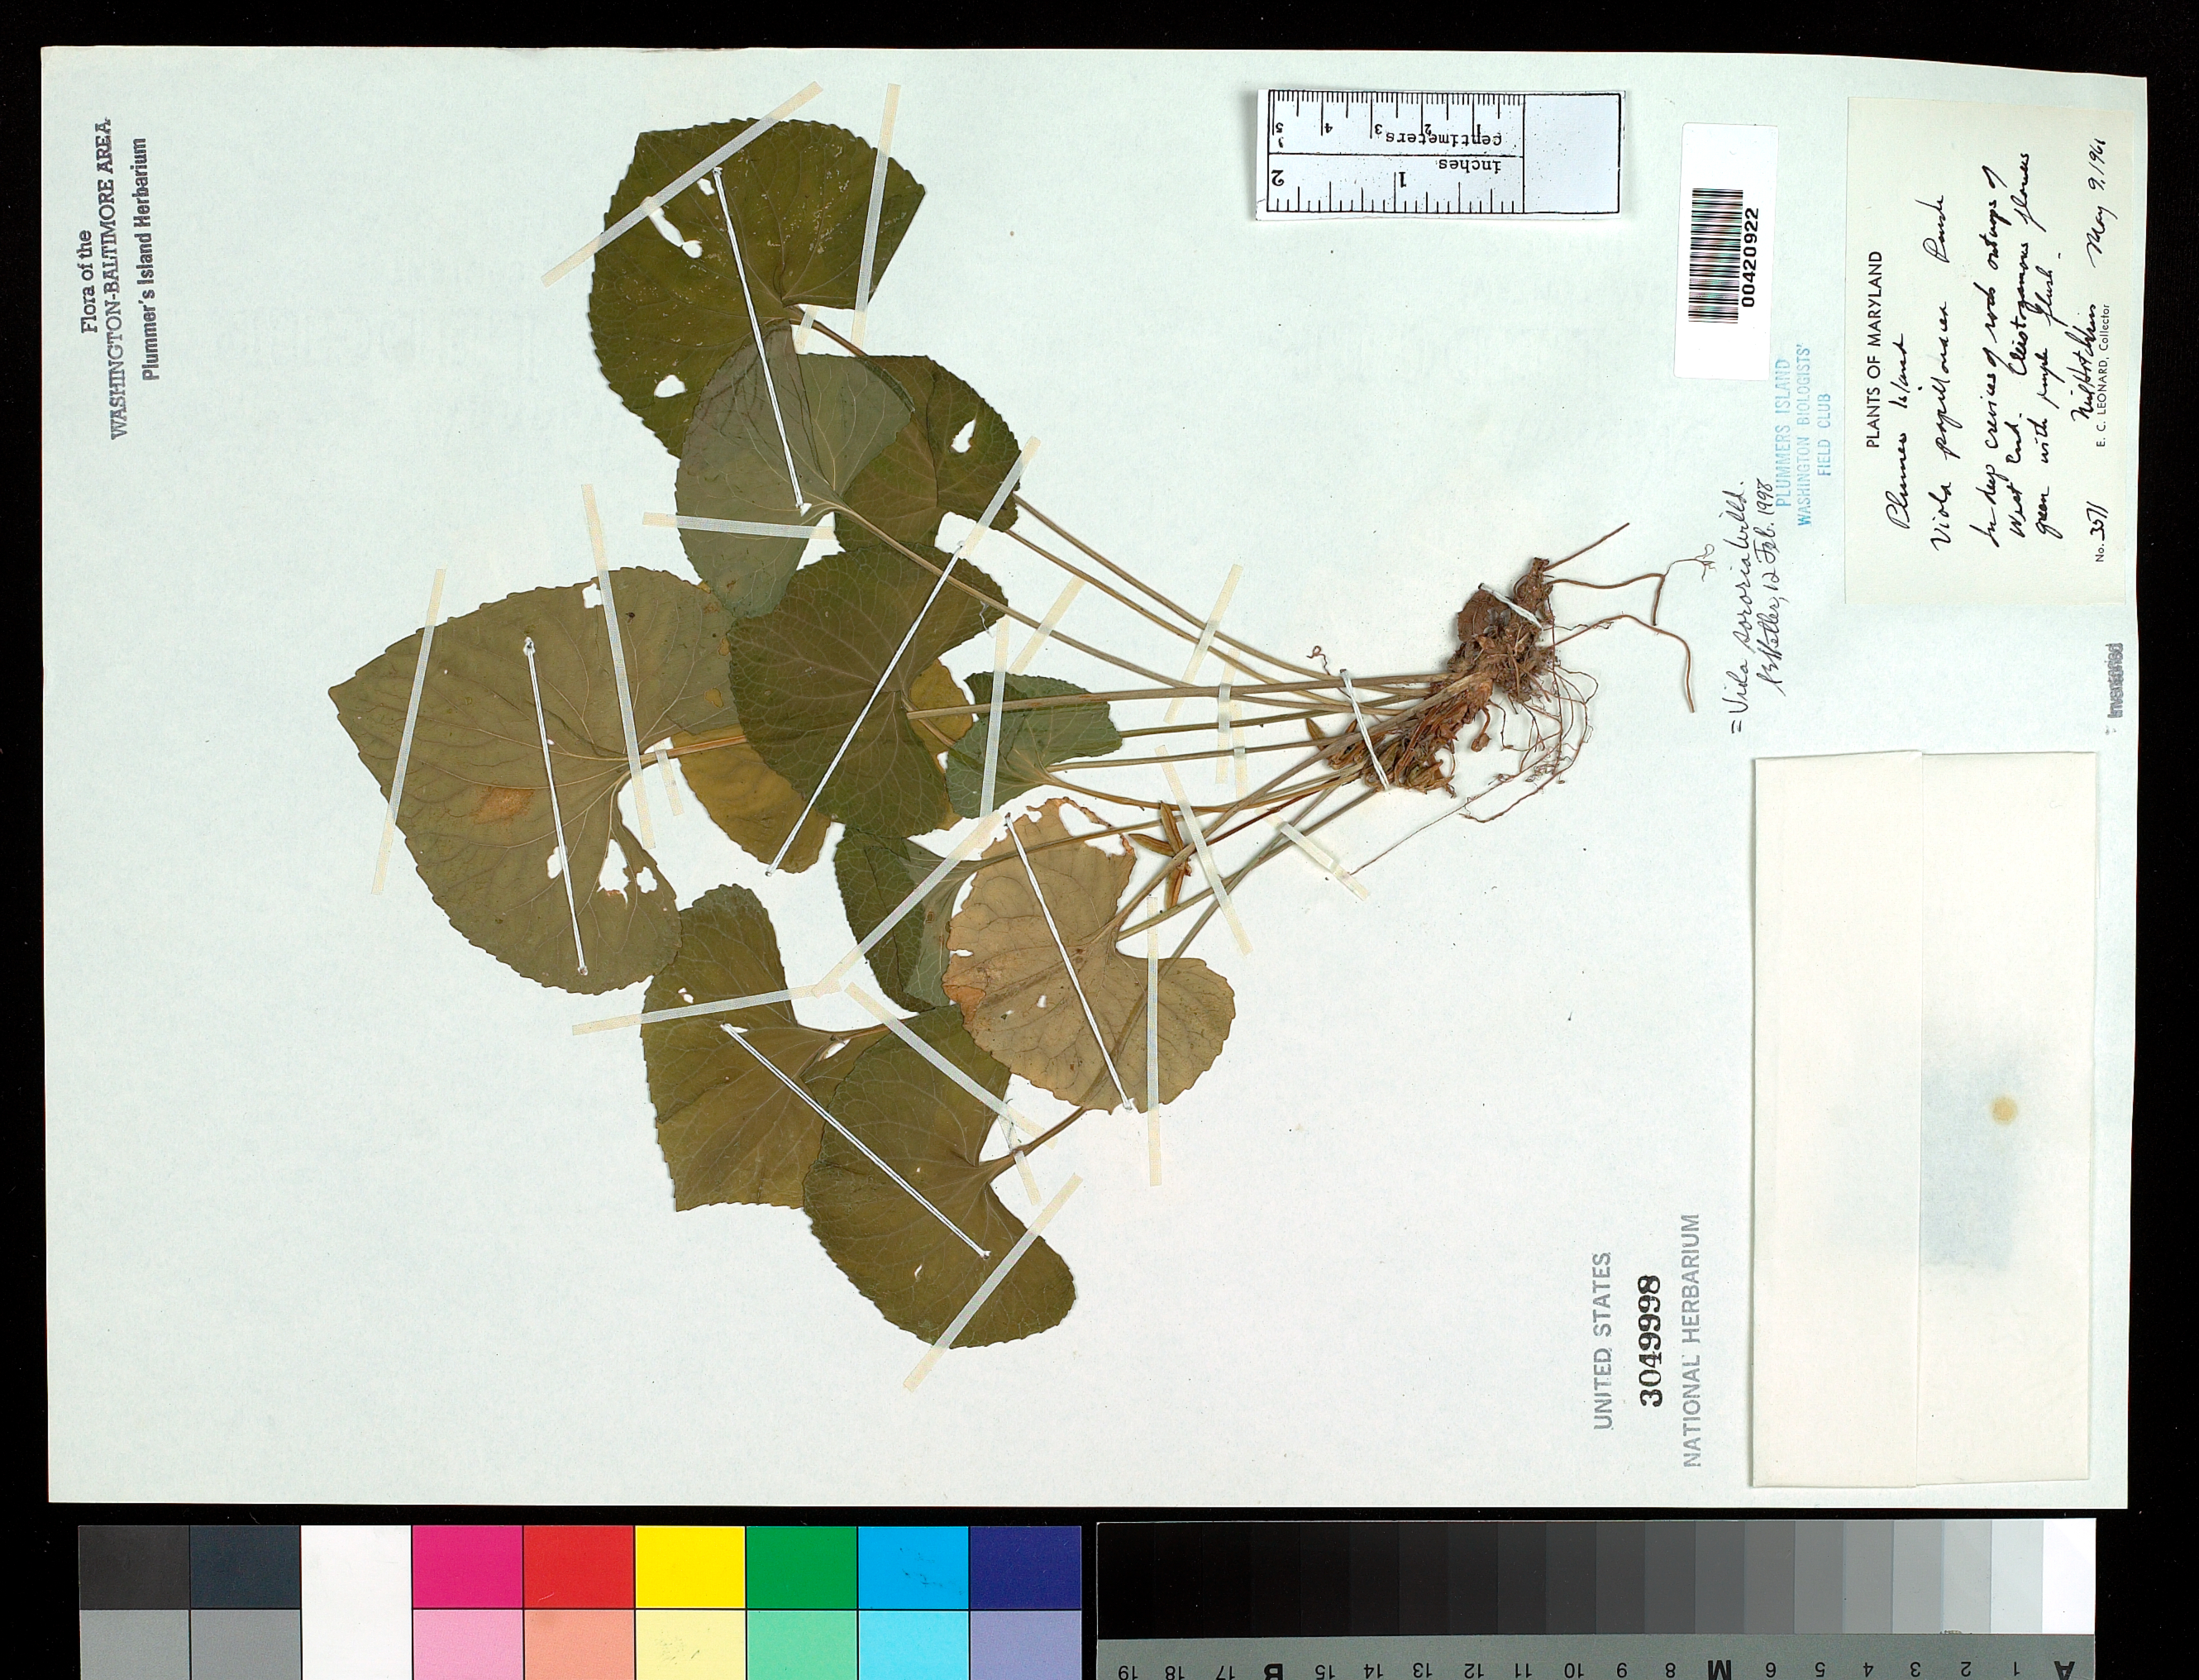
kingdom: Plantae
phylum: Tracheophyta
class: Magnoliopsida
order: Malpighiales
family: Violaceae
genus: Viola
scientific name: Viola sororia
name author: Willd.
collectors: E. C. Leonard & N. Hotchkiss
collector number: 3511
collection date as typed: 09 May 1961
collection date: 1961-05-09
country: United States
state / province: Maryland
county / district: Montgomery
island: Plummers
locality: Plummer's Island; rock outcrops of west end Plummers Island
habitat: In deep crevices of rock outcrops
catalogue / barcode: US 3049998